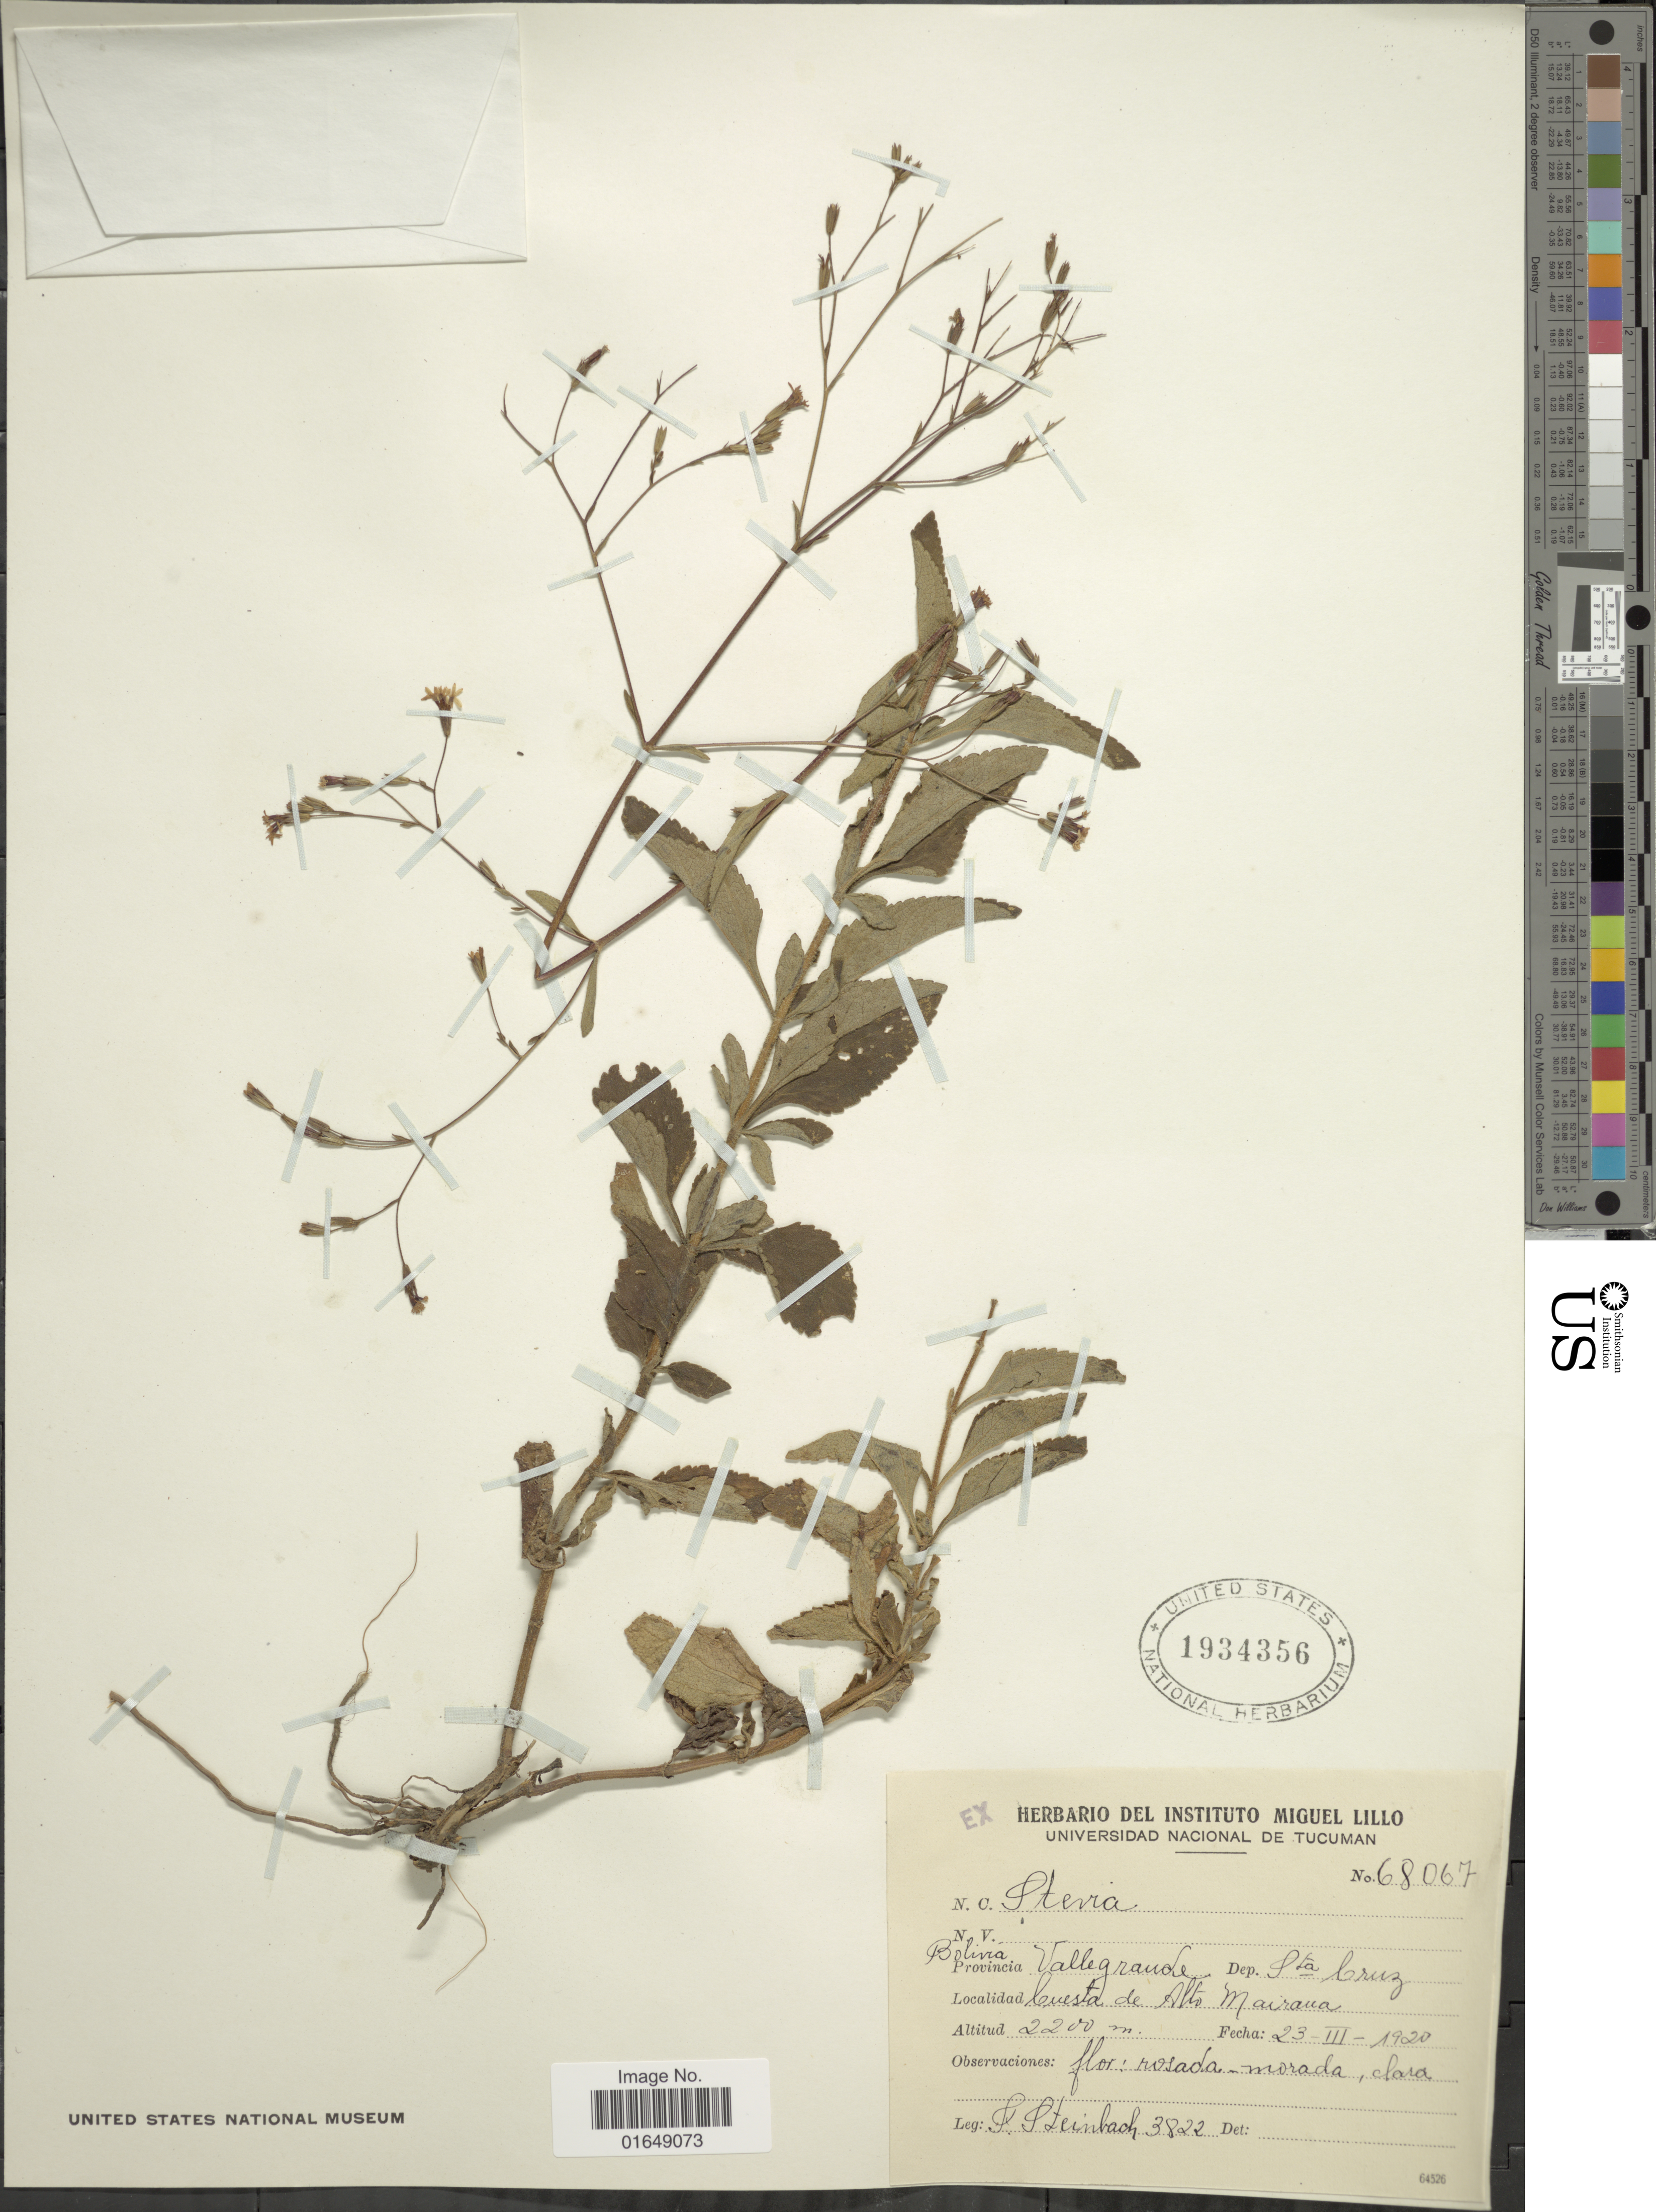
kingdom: Plantae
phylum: Tracheophyta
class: Magnoliopsida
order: Asterales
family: Asteraceae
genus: Stevia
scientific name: Stevia sp.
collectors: J. Steinbach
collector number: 3822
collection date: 1920-03-23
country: Bolivia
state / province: Santa Cruz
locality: Provincia Vallegrande, Cuesta de Alto Mairana.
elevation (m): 2200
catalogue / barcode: US 1934356